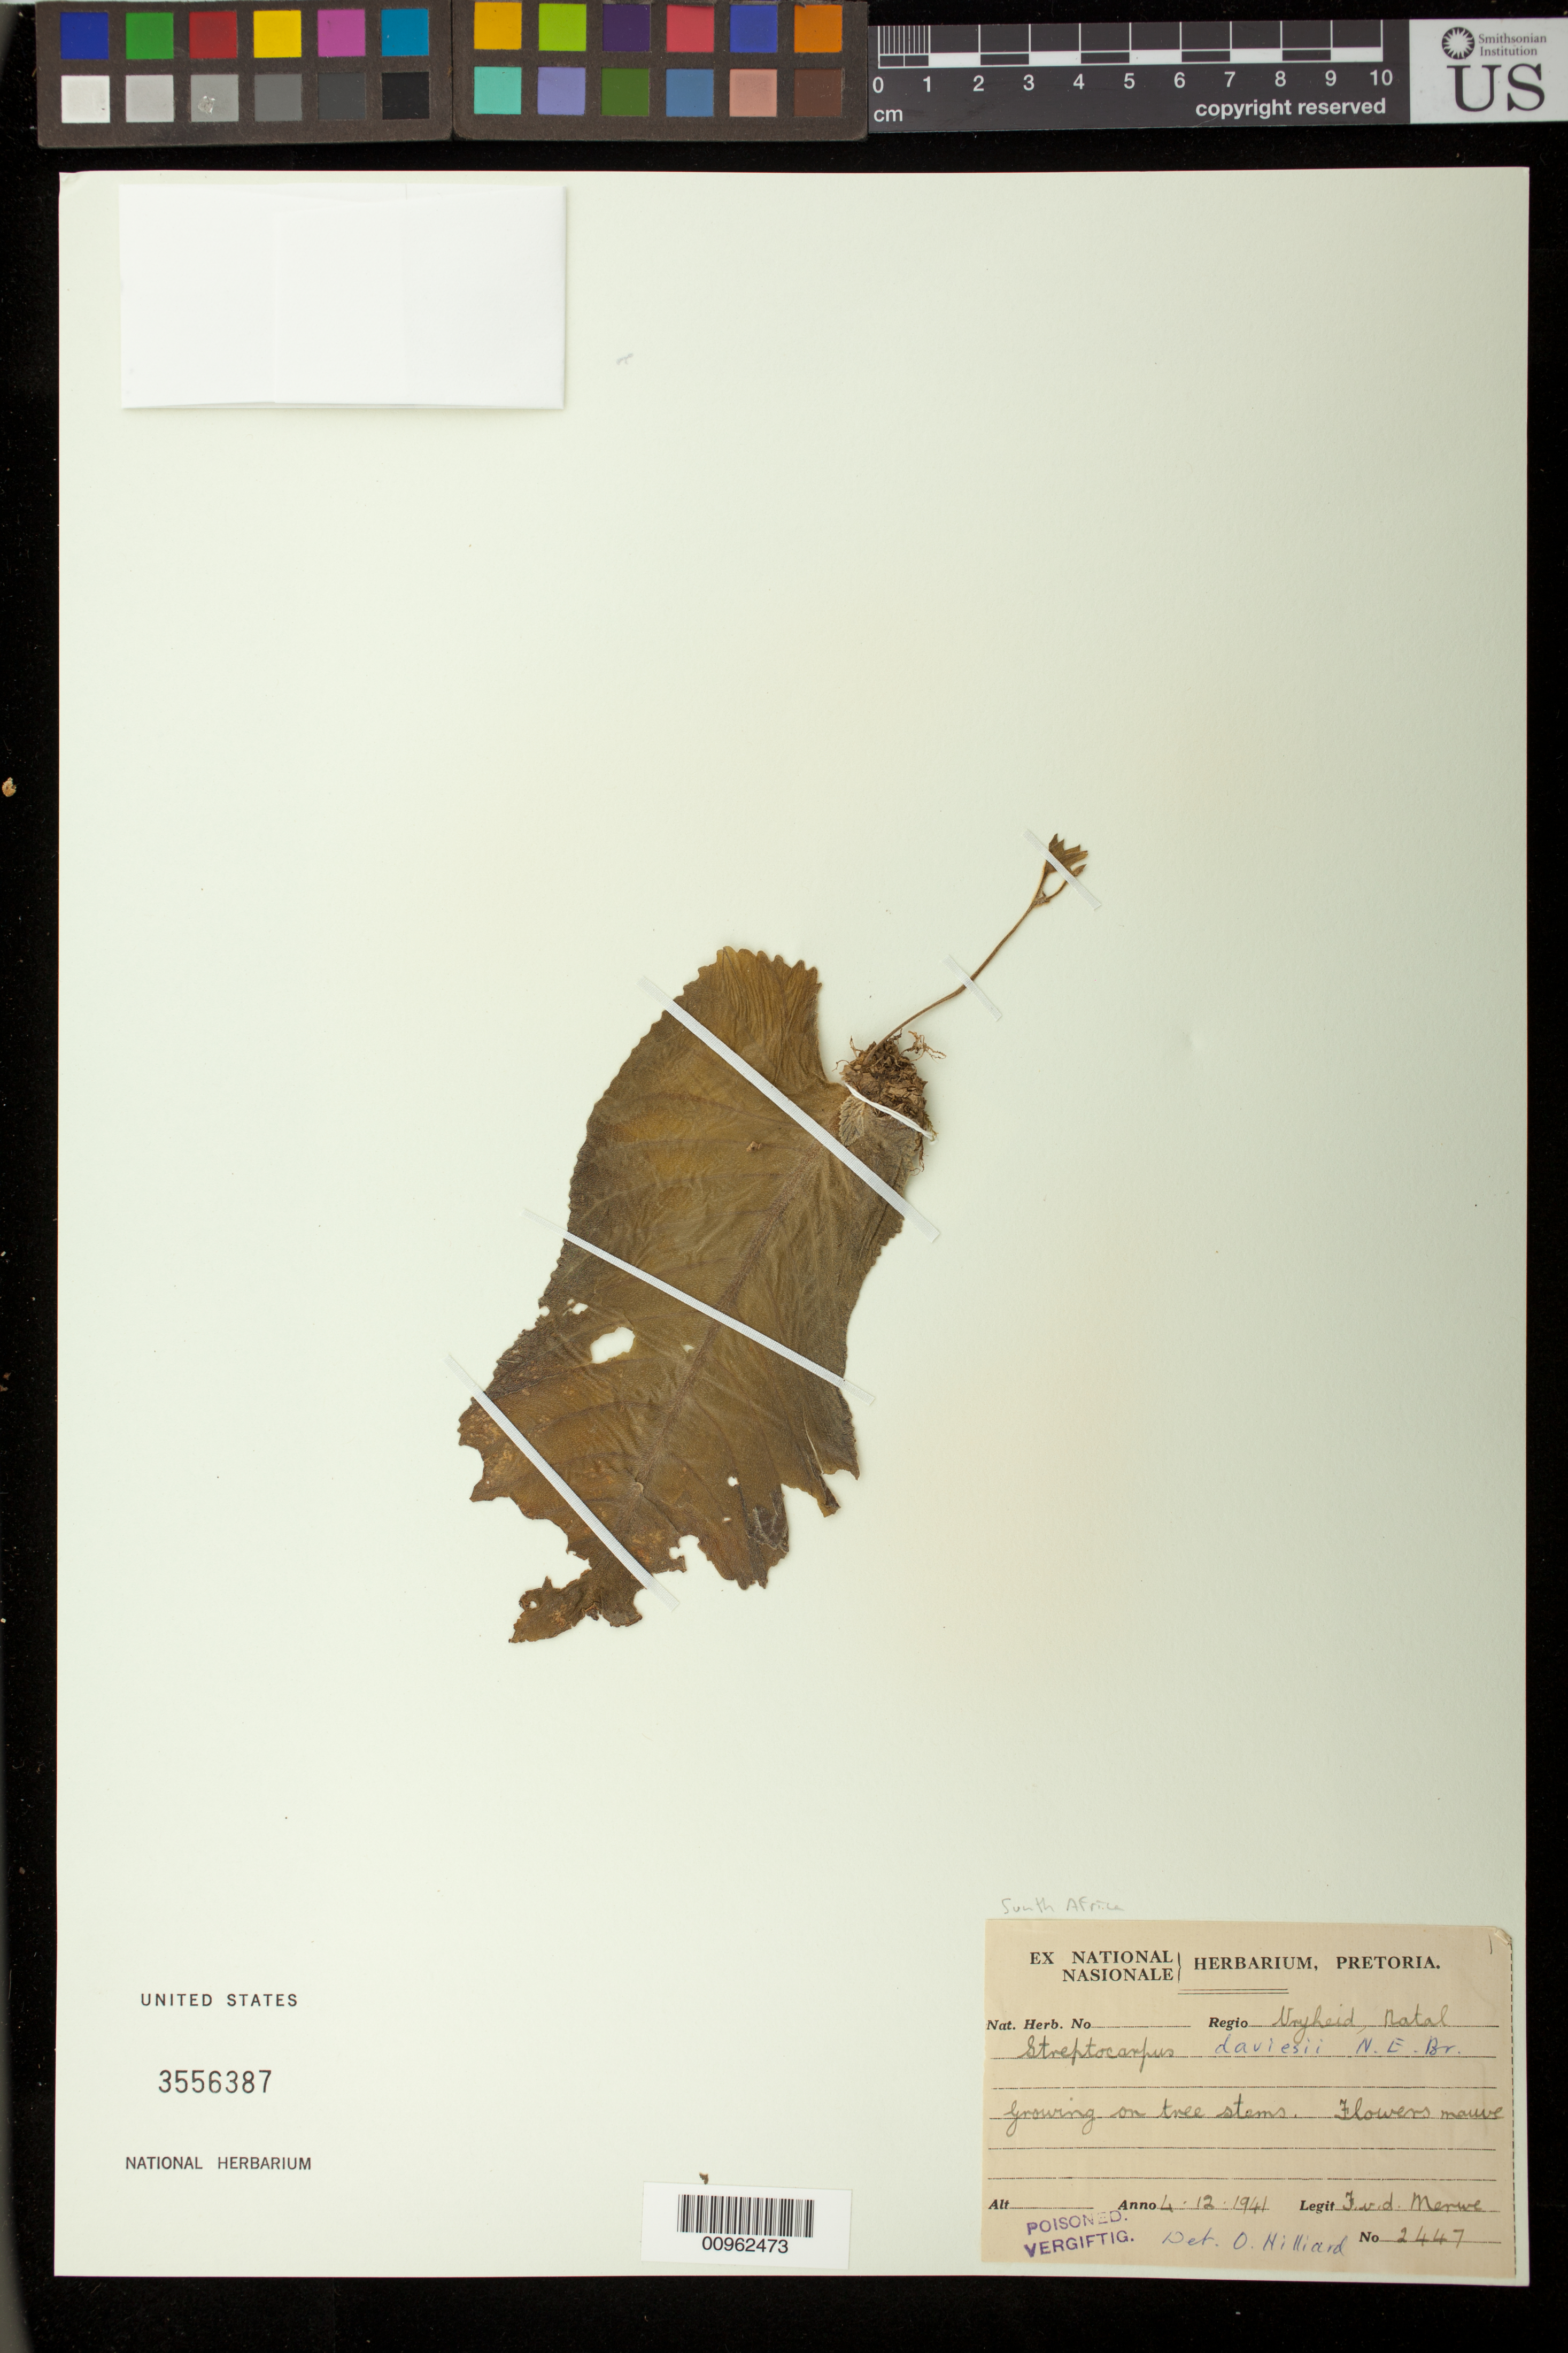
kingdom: Plantae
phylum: Tracheophyta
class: Magnoliopsida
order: Lamiales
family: Gesneriaceae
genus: Streptocarpus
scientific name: Streptocarpus daviesii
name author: N.E. Br. ex C.B. Clarke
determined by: Hilliard, O. M.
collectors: F. Merwe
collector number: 2447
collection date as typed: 04 Dec 1941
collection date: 1941-12-04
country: South Africa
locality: Vryheid, Natal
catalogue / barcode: US 3556387